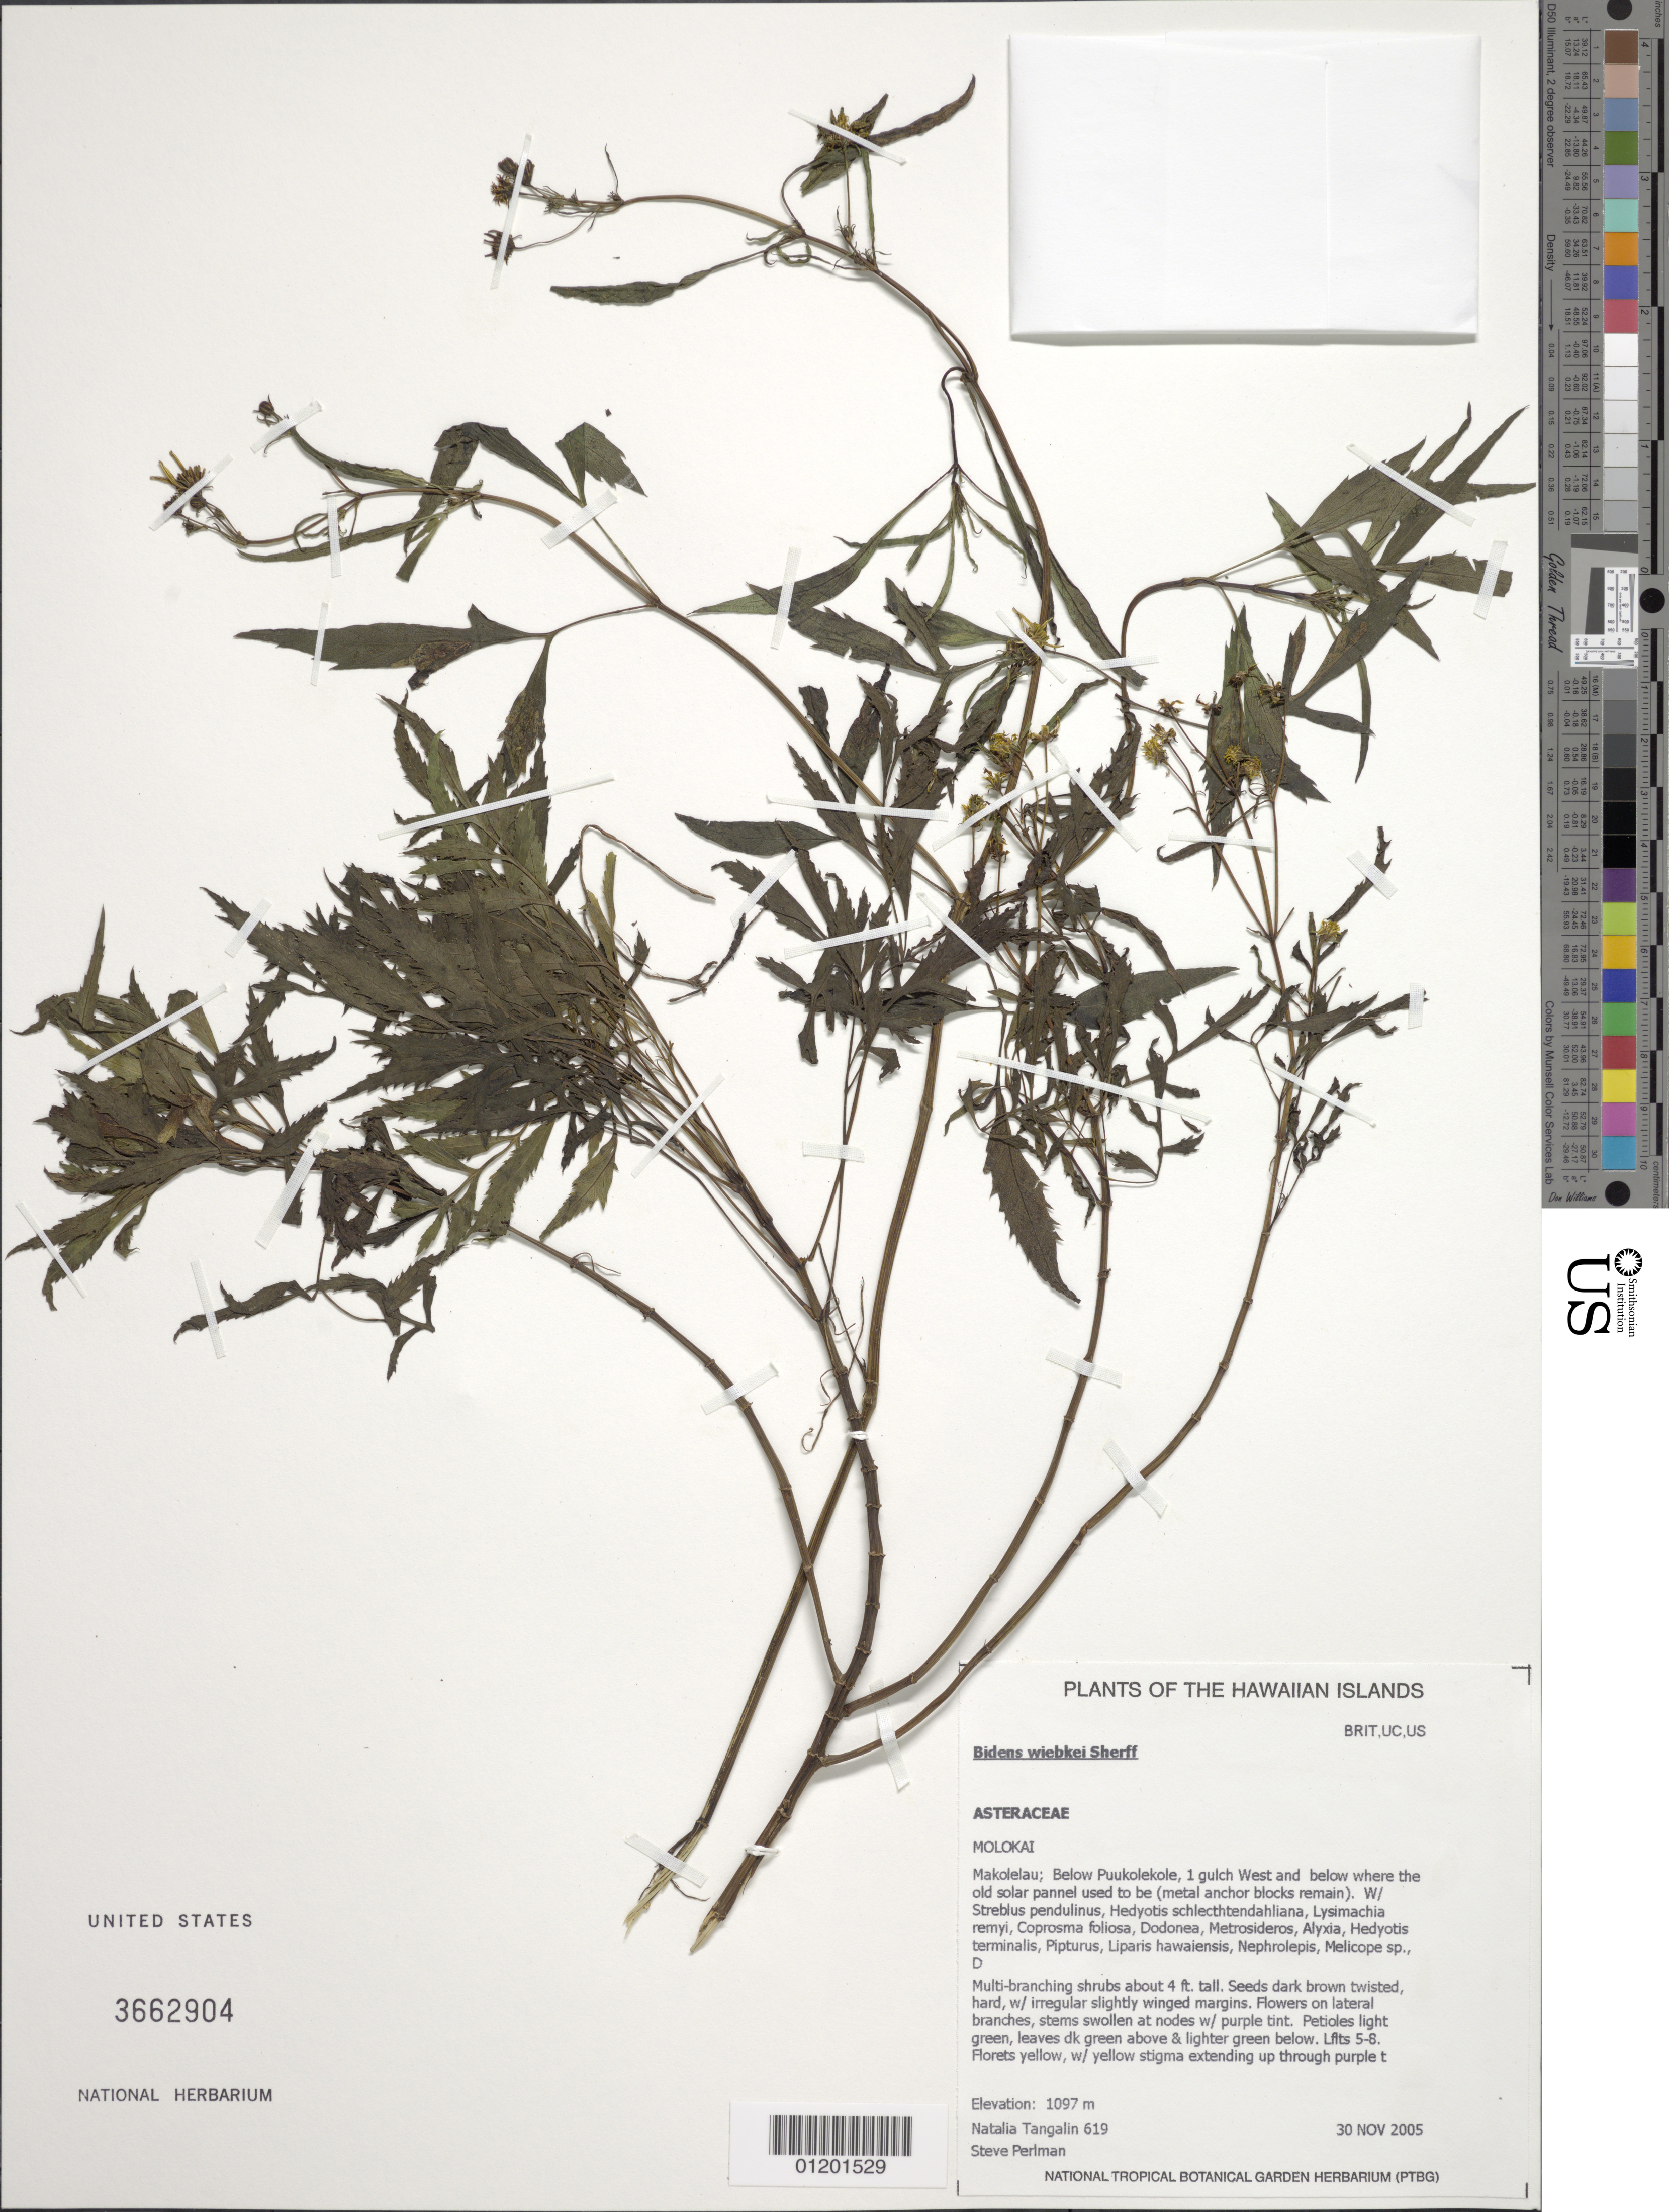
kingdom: Plantae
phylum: Tracheophyta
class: Magnoliopsida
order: Asterales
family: Asteraceae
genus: Bidens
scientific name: Bidens wiebkei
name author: Sherff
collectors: N. Tangalin & S. P. Perlman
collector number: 619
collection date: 2005-11-30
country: United States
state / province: Hawaii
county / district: Maui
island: Moloka'i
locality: Makolelau, below Pu'ukolekole, 1 gulch west and below where the old solar panels used to be (metal anchor blocks remain).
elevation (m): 1097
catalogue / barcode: US 3662904